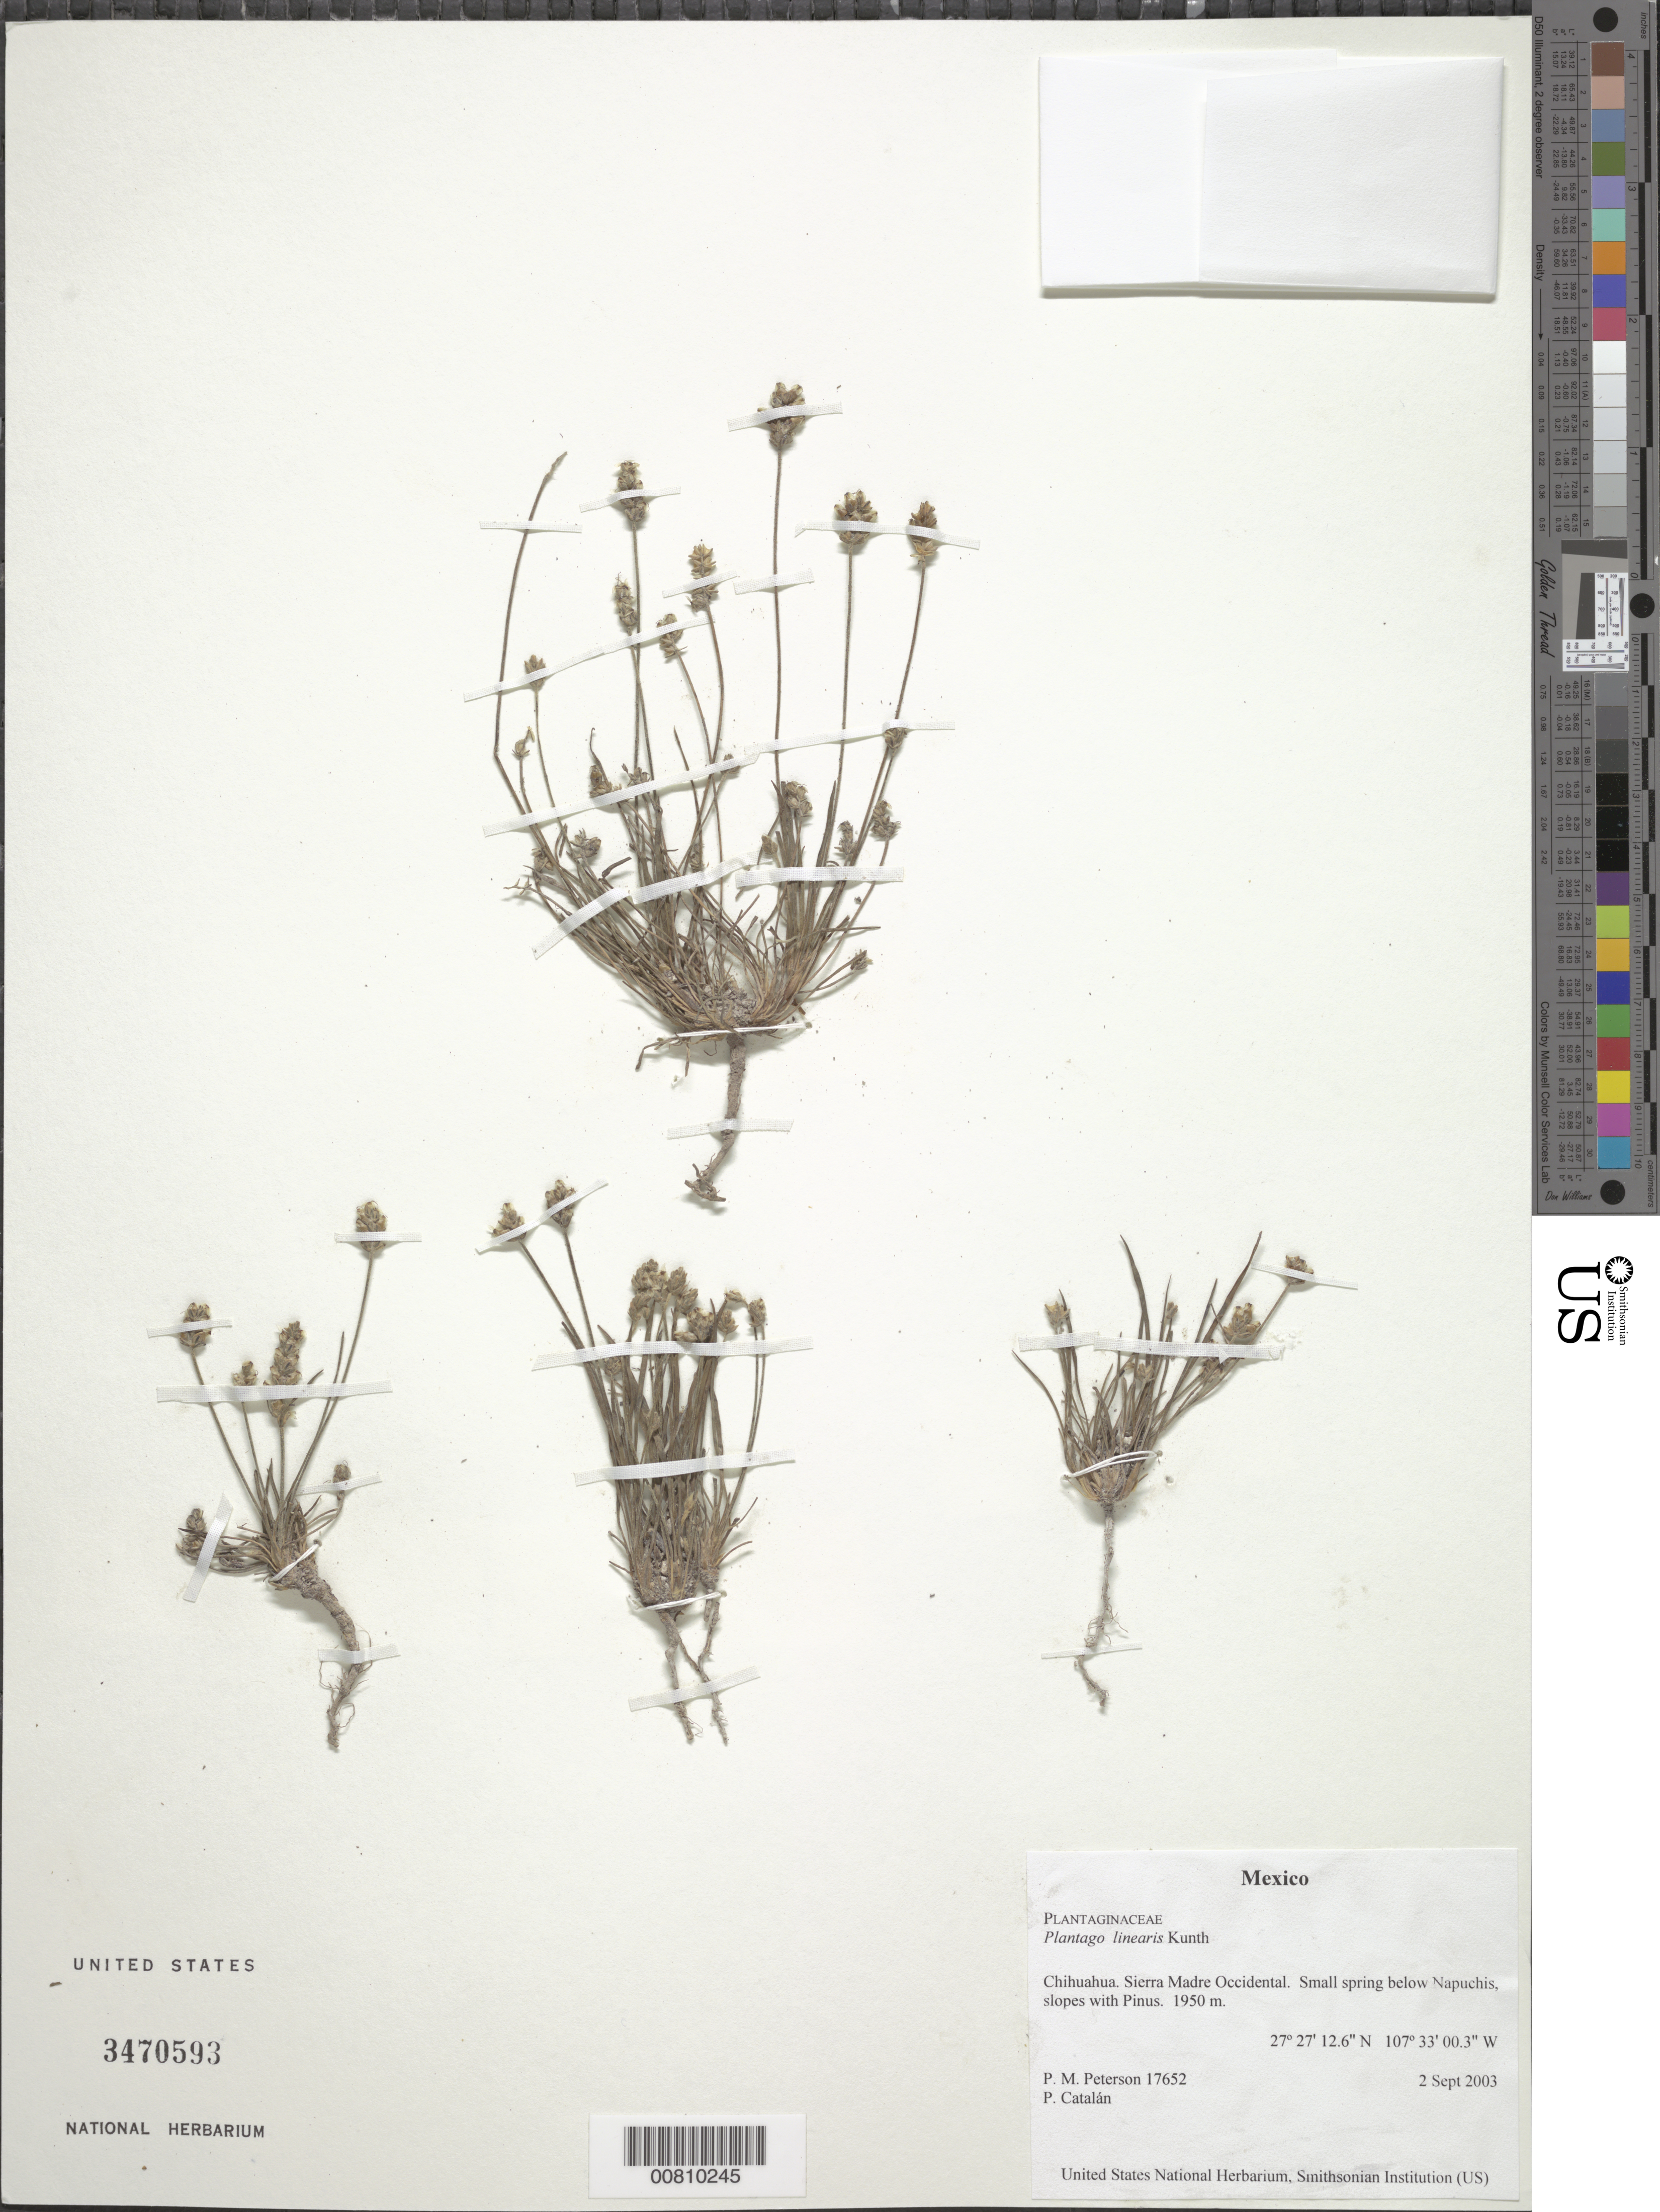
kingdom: Plantae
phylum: Tracheophyta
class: Magnoliopsida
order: Lamiales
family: Plantaginaceae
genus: Plantago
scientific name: Plantago linearis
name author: Kunth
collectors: P. M. Peterson & P. Catalán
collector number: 17652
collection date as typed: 02 Sep 2003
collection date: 2003-09-02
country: Mexico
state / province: Chihuahua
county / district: Sierra Madre Occidental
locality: Small spring below Napuchis, slopes with Pinus.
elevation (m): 1950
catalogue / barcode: US 3470593